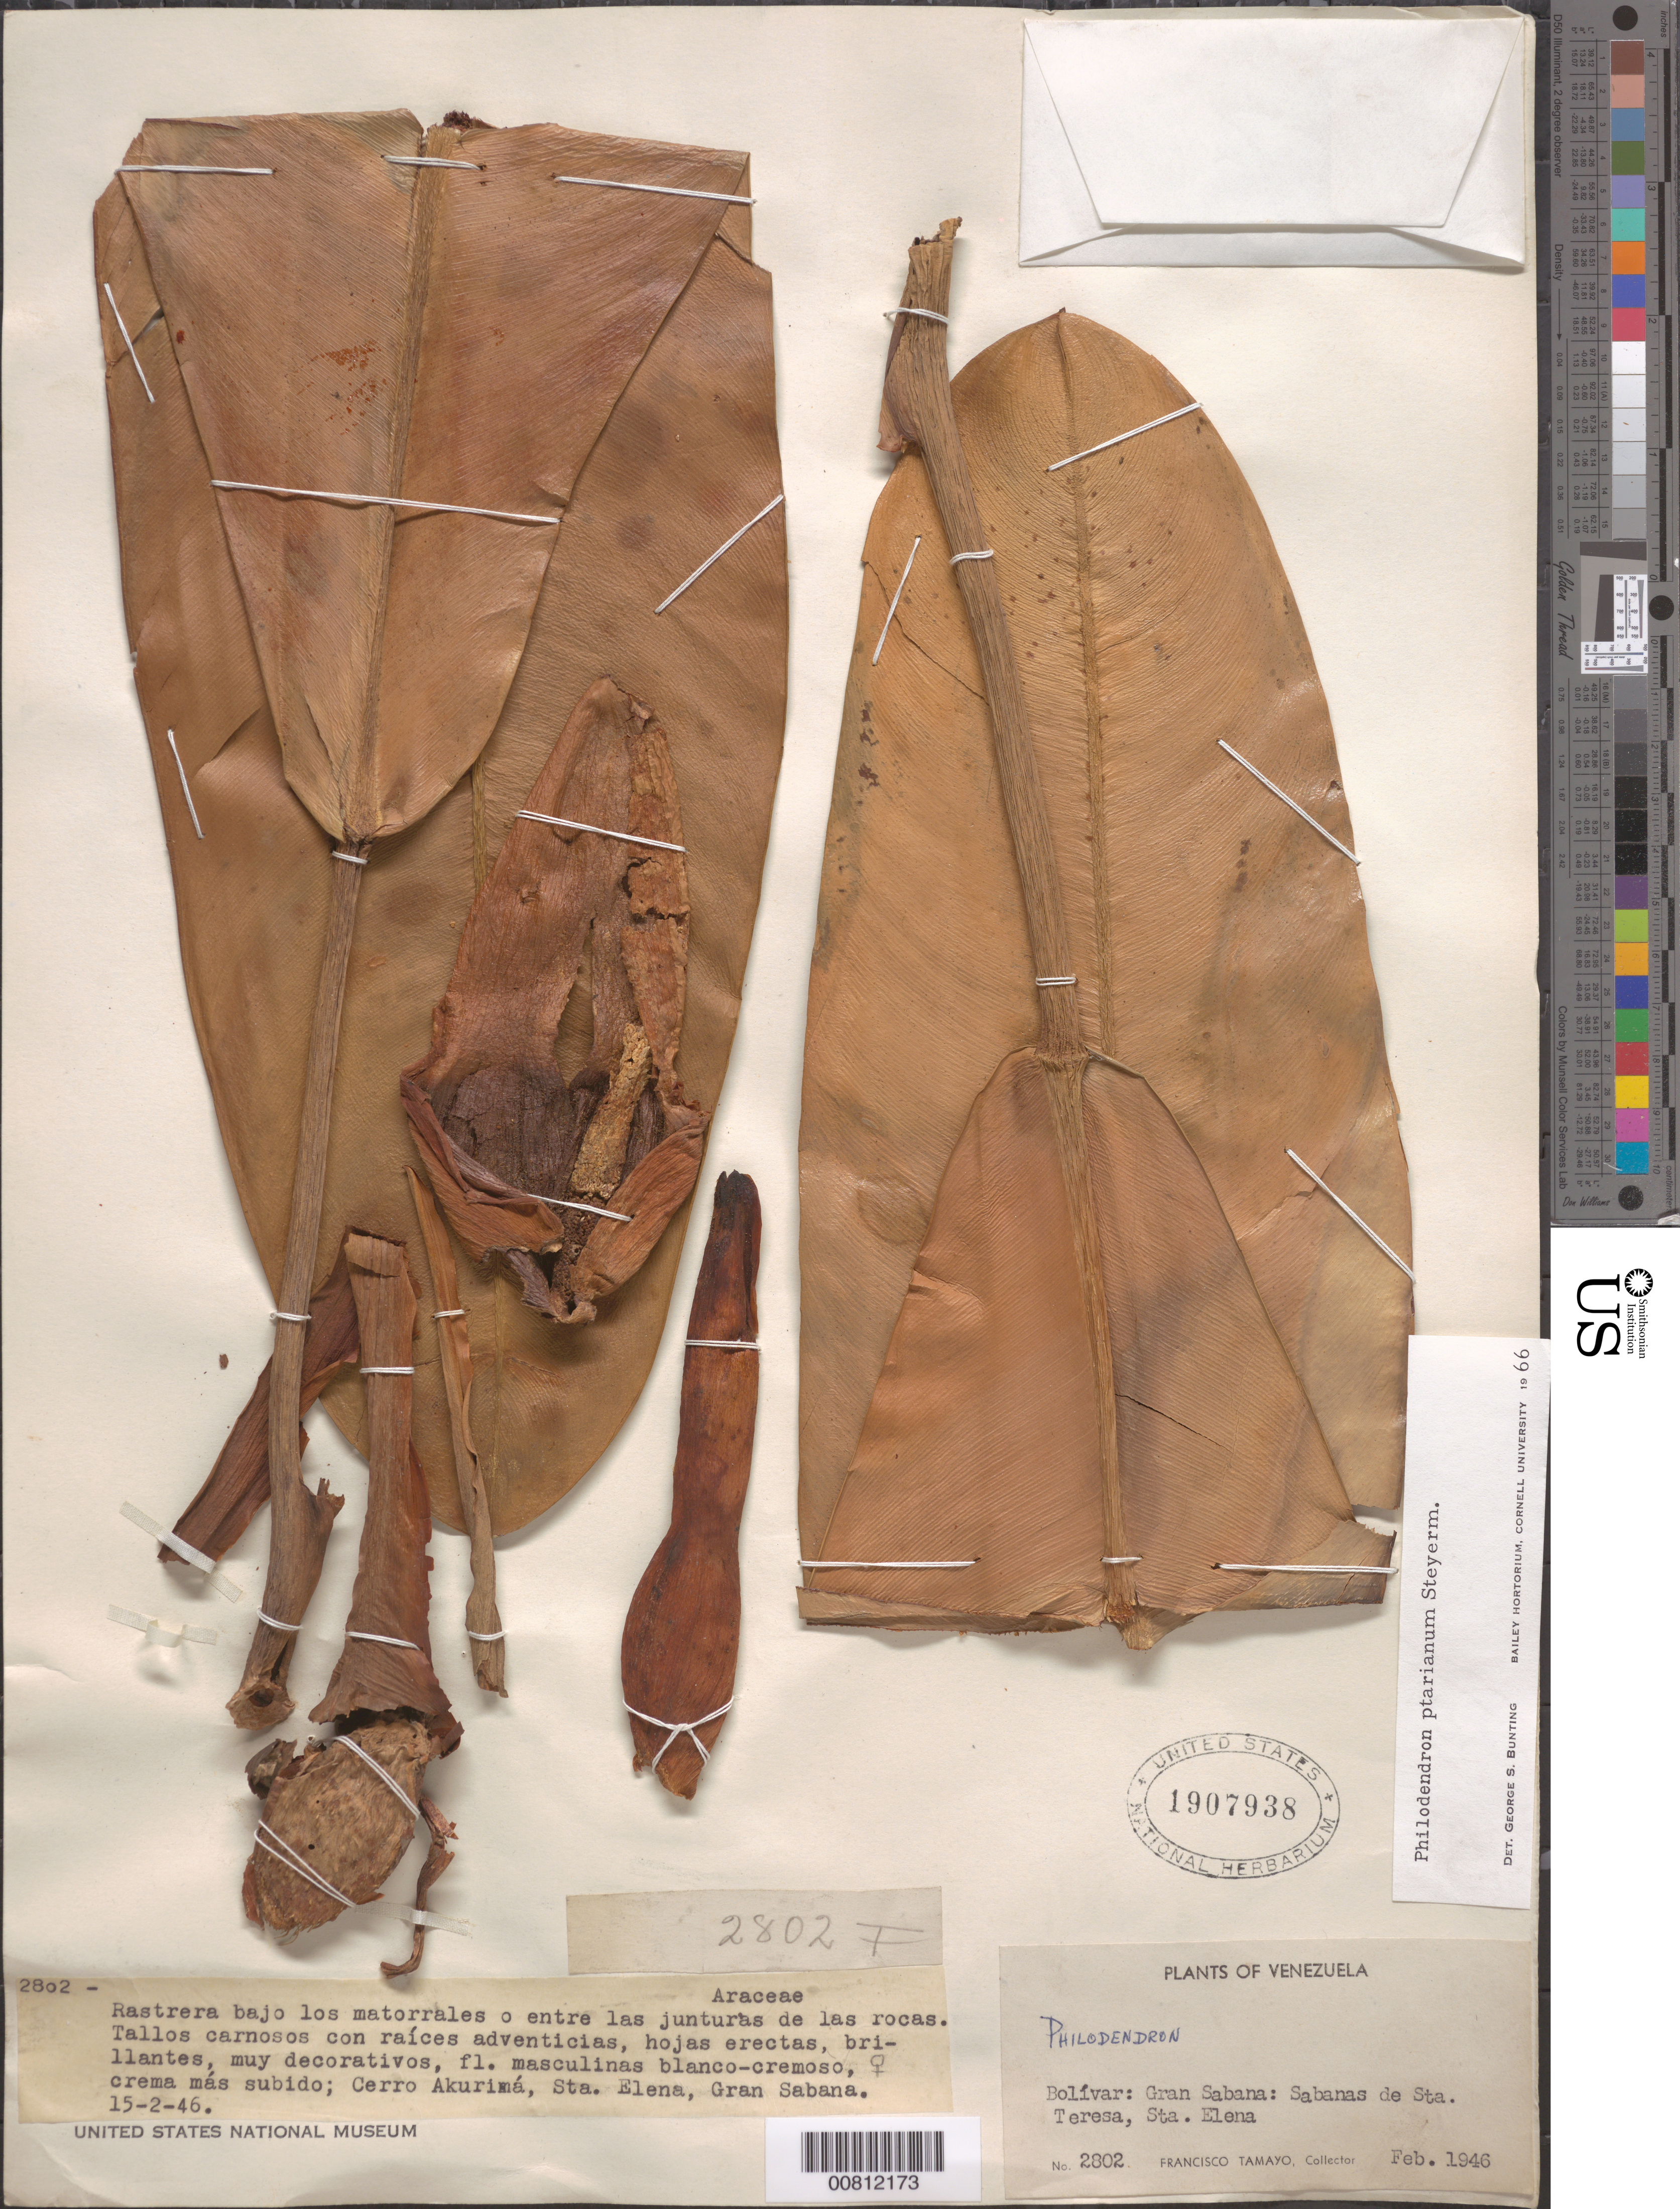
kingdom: Plantae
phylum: Tracheophyta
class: Liliopsida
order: Alismatales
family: Araceae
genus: Philodendron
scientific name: Philodendron ptarianum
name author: Steyerm.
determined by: Bunting, G. S.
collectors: F. Tamayo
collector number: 2802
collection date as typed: Feb-46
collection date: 1946-02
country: Venezuela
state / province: Bolívar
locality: Gran Sabana, Sta. Teresa, Sta. Elena, Cerro Akurima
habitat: Rastrera bajo los matorrales o entre las junturas de las rocas.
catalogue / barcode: US 1907938